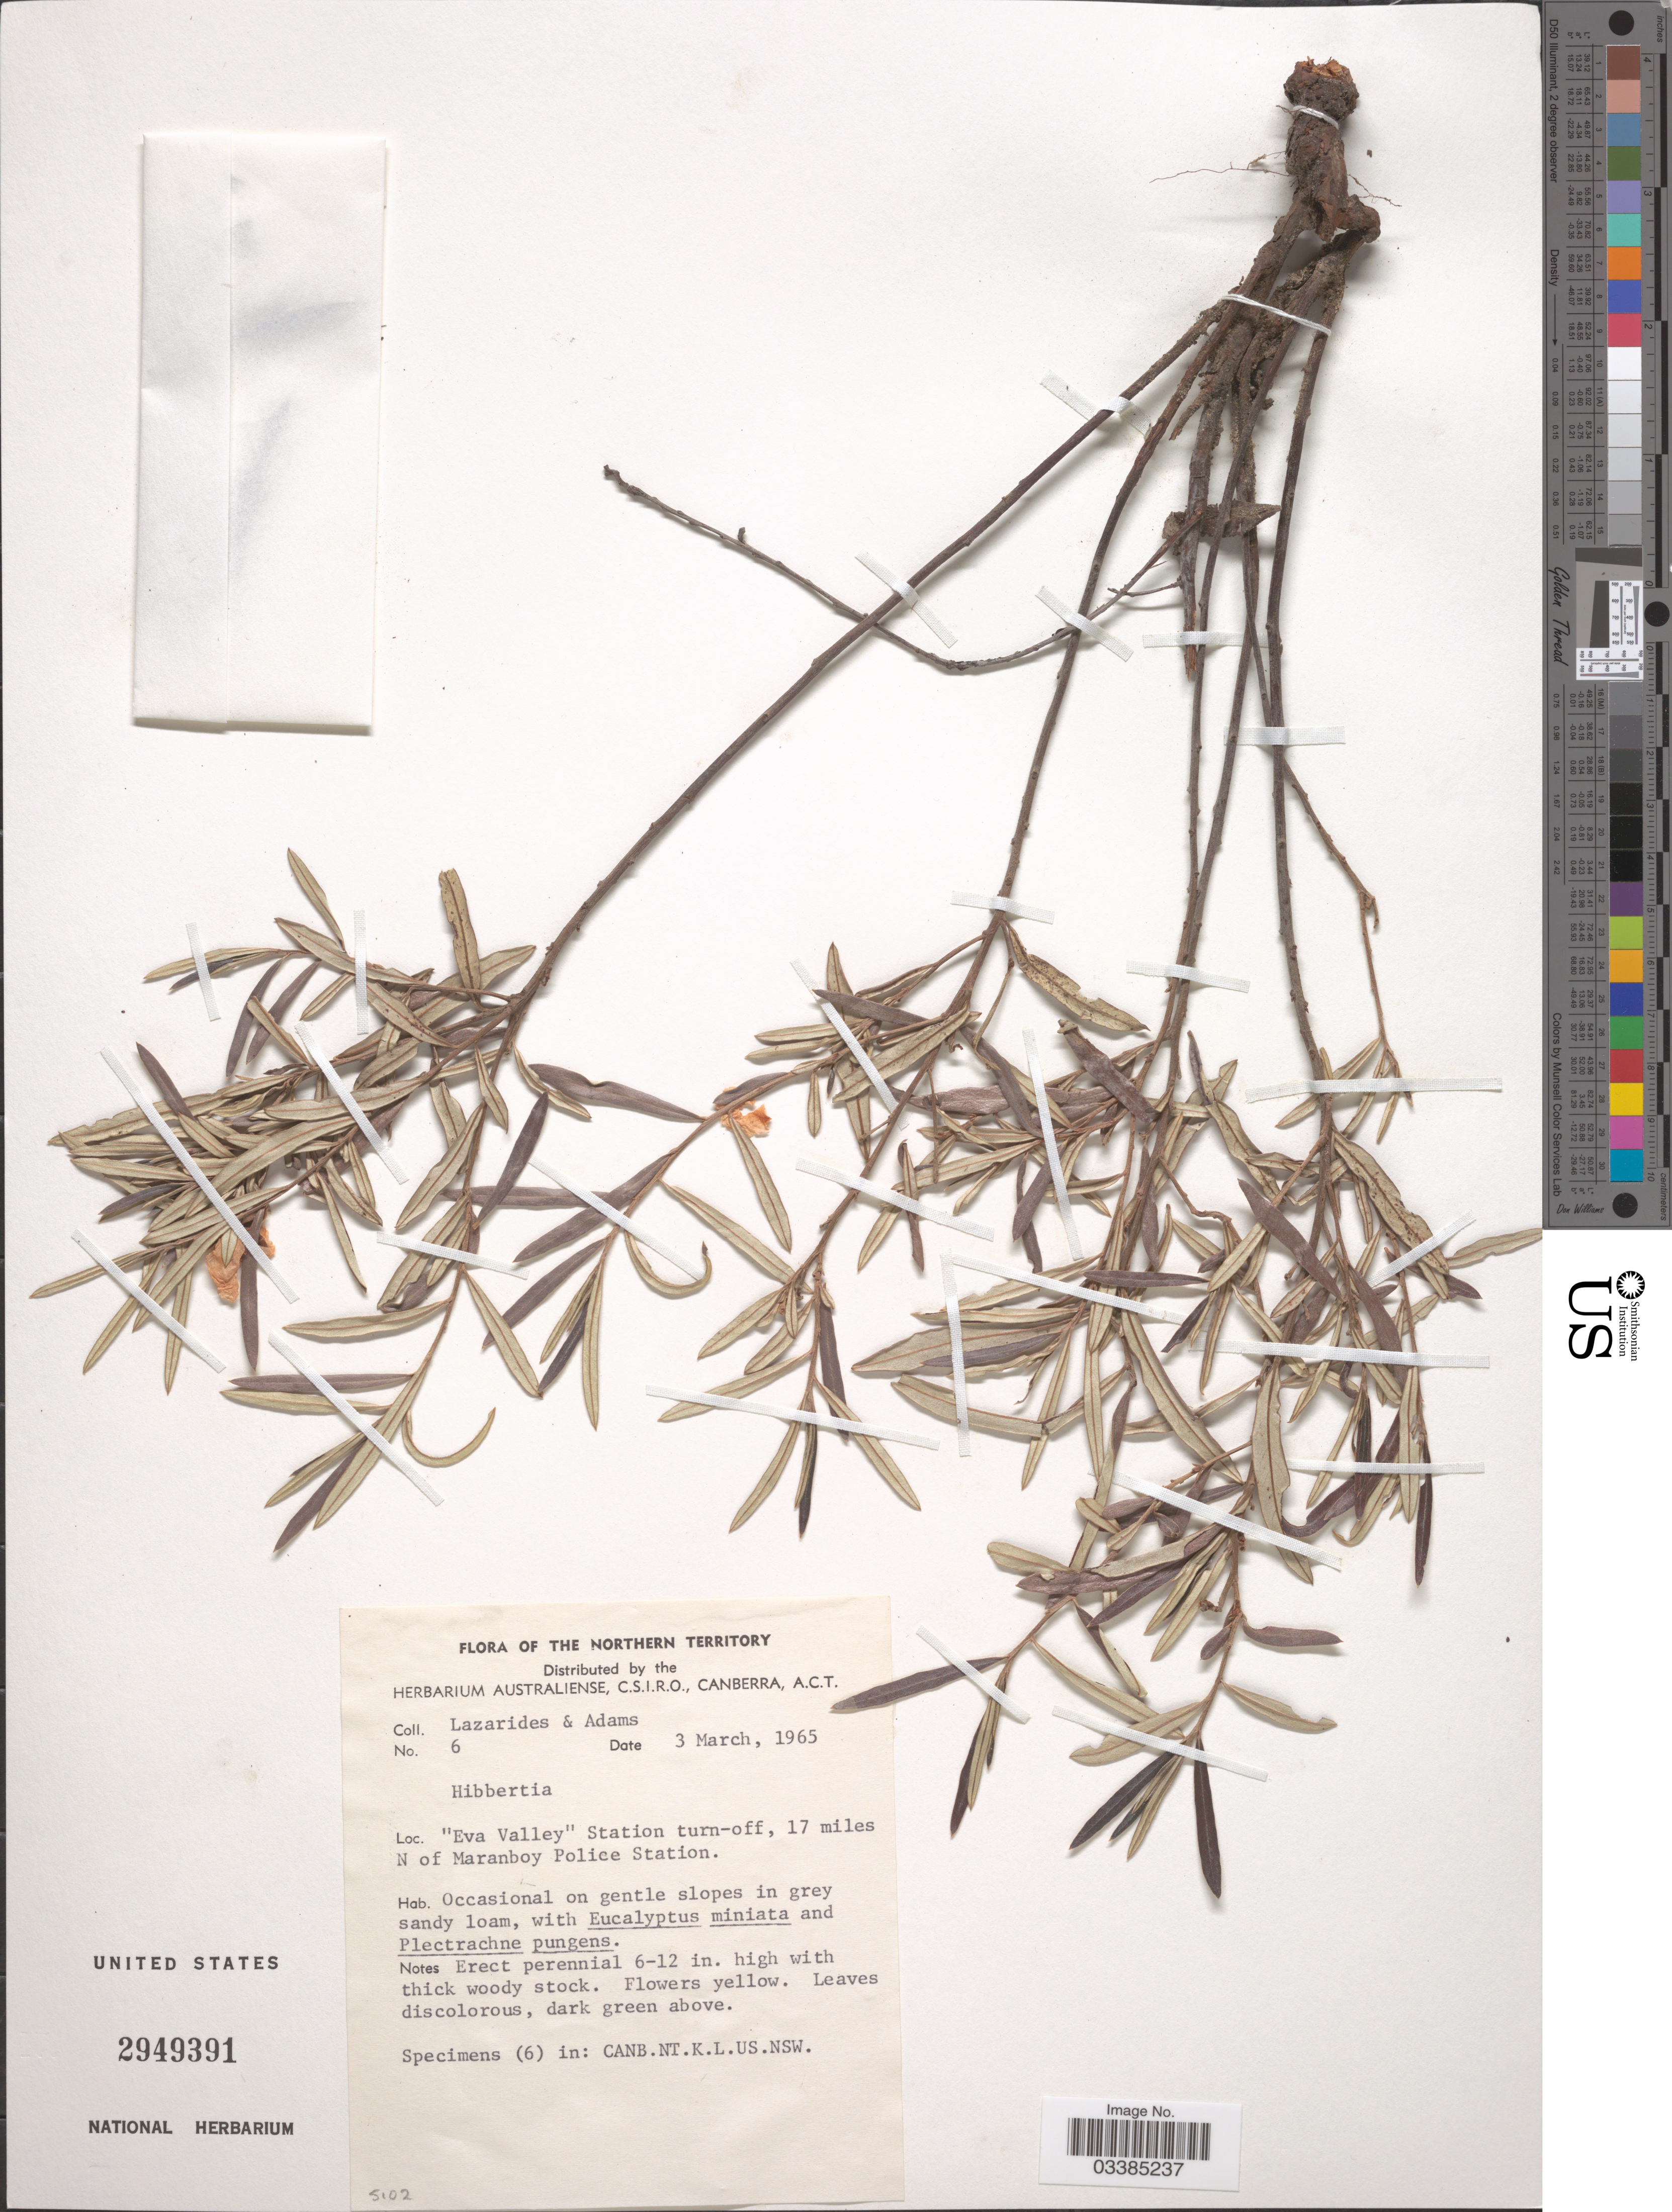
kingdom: Plantae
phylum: Tracheophyta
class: Magnoliopsida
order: Dilleniales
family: Dilleniaceae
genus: Hibbertia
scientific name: Hibbertia sp.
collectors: M. Lazarides & Adams, --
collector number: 6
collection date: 1965-03-03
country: Australia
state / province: Northern Territory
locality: Eva Valley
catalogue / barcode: US 2949391